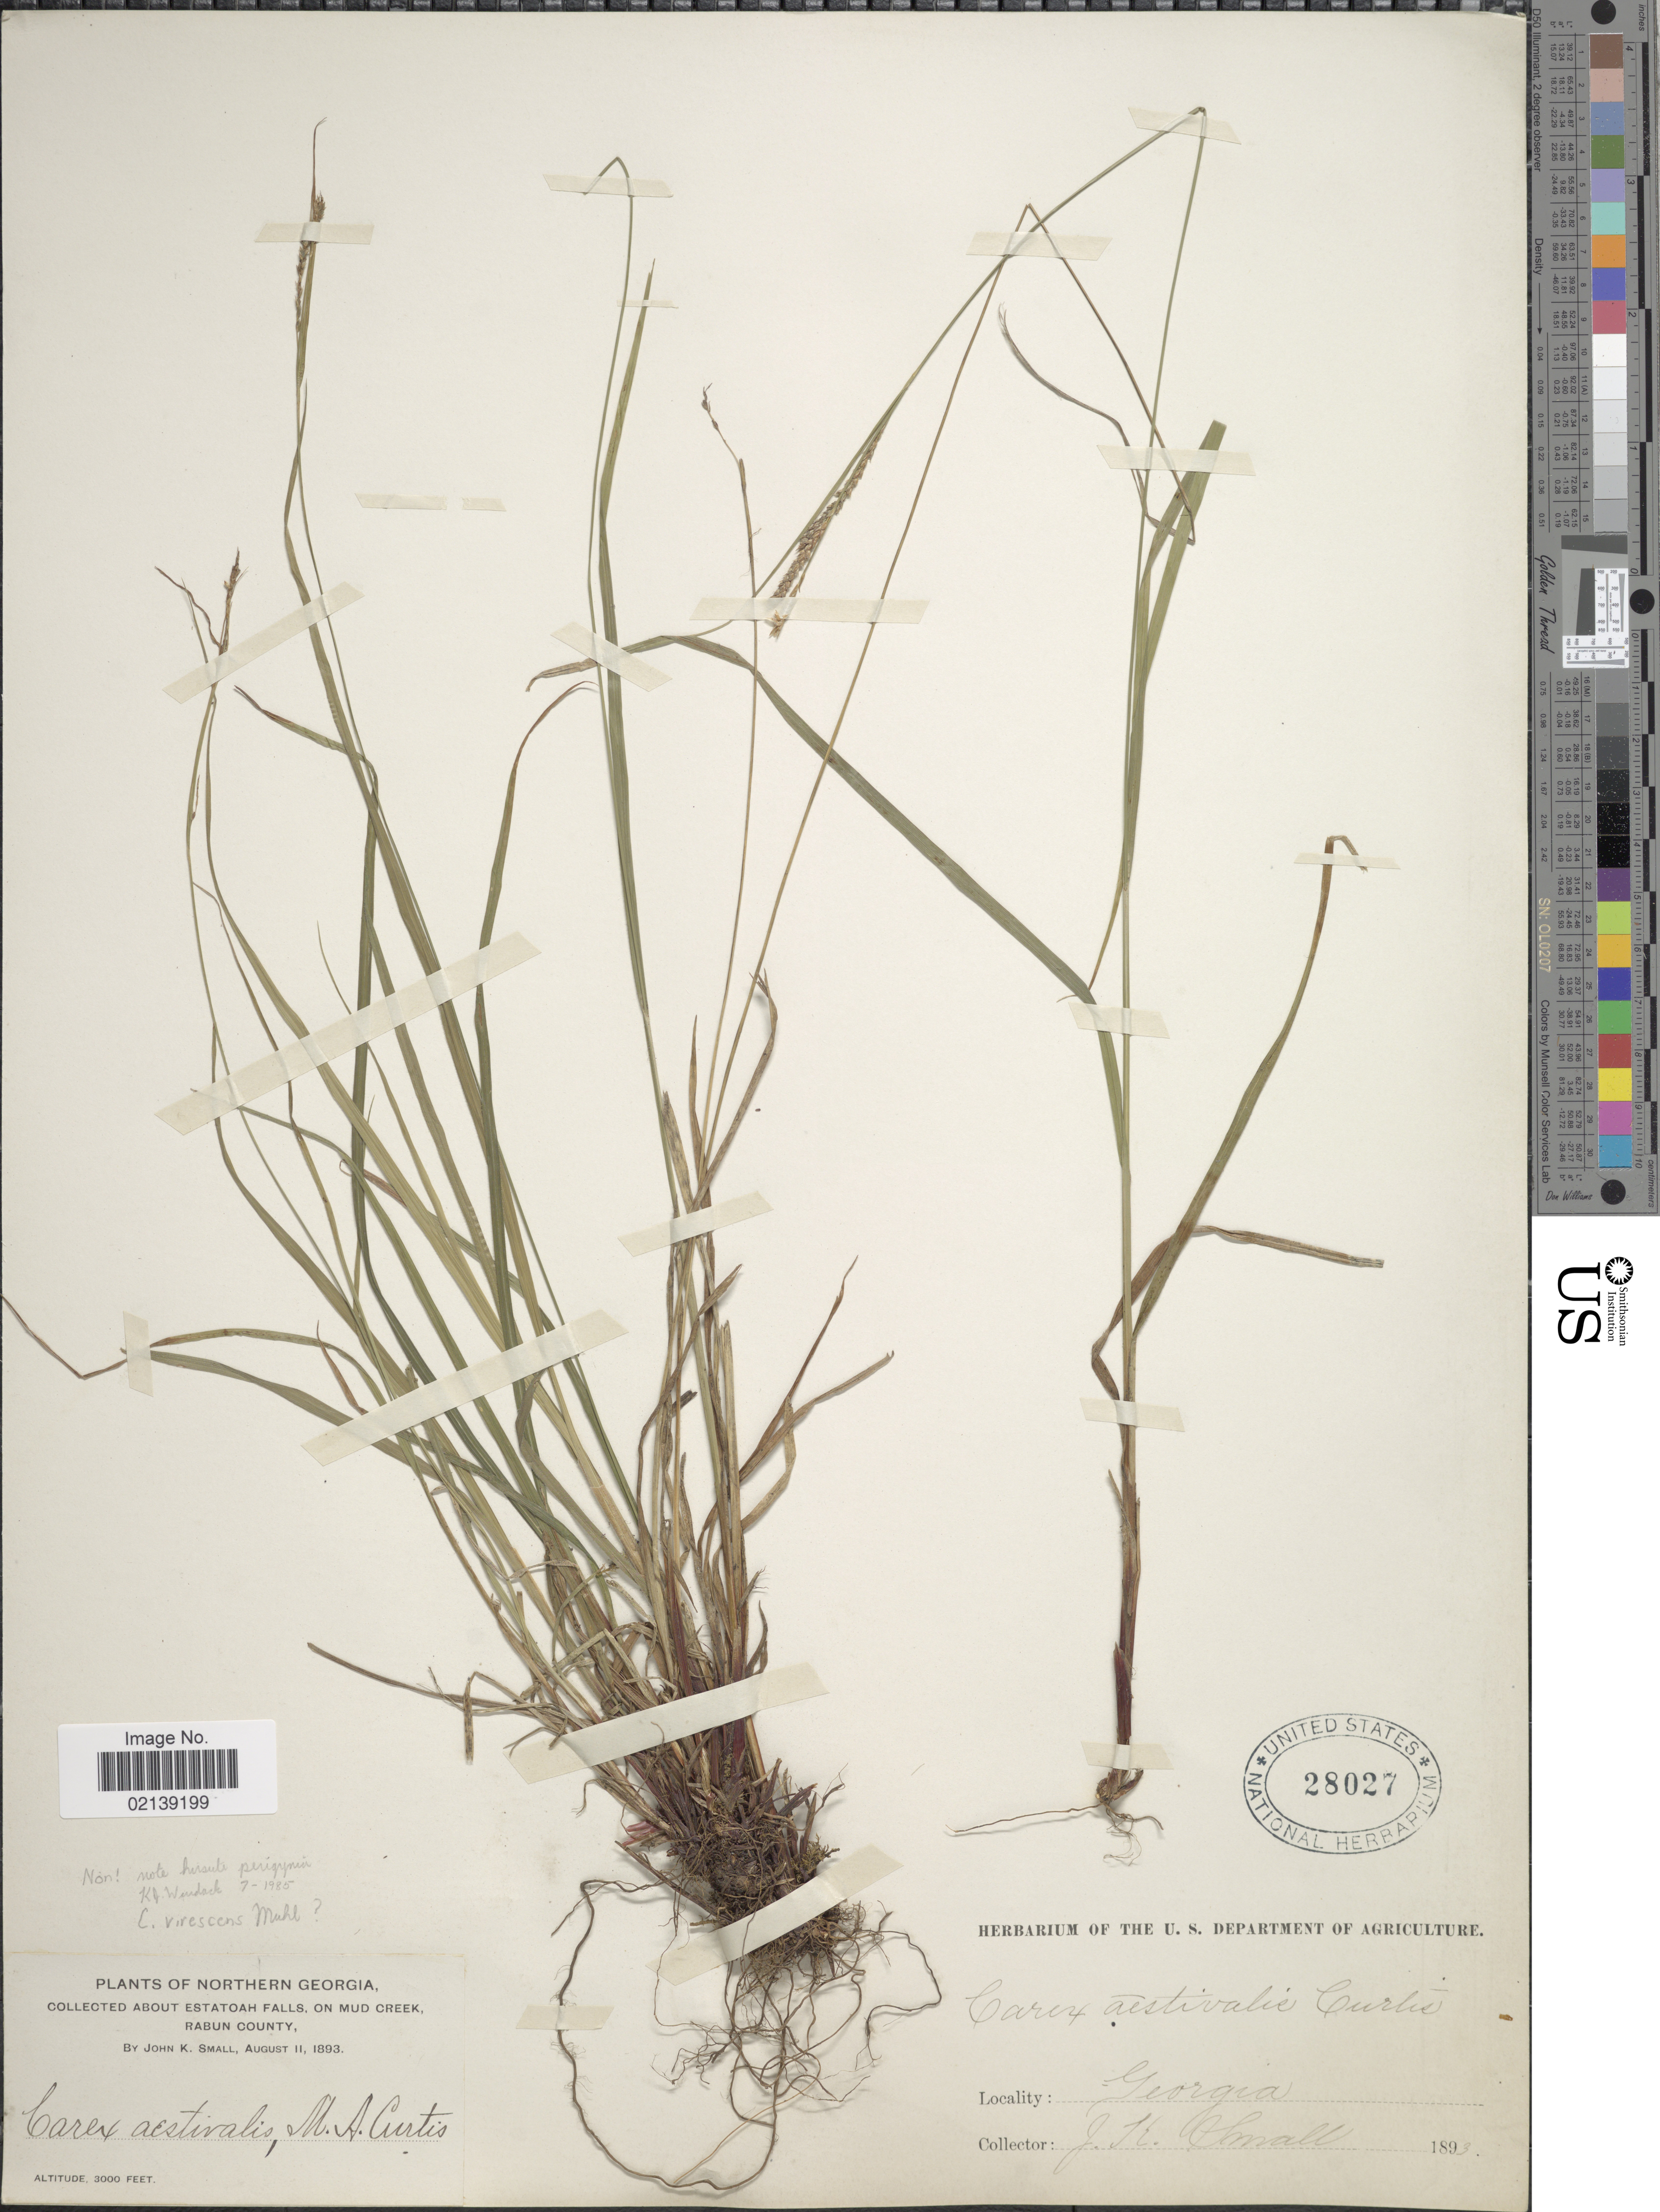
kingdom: Plantae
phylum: Tracheophyta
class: Liliopsida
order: Poales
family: Cyperaceae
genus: Carex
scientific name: Carex virescens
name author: Muhl. ex Willd.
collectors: J. K. Small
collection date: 1893-08-11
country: United States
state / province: Georgia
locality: Northern Georgia, about Estatoah Falls, on Mud Creek, Rabun County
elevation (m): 914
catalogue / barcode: US 28027